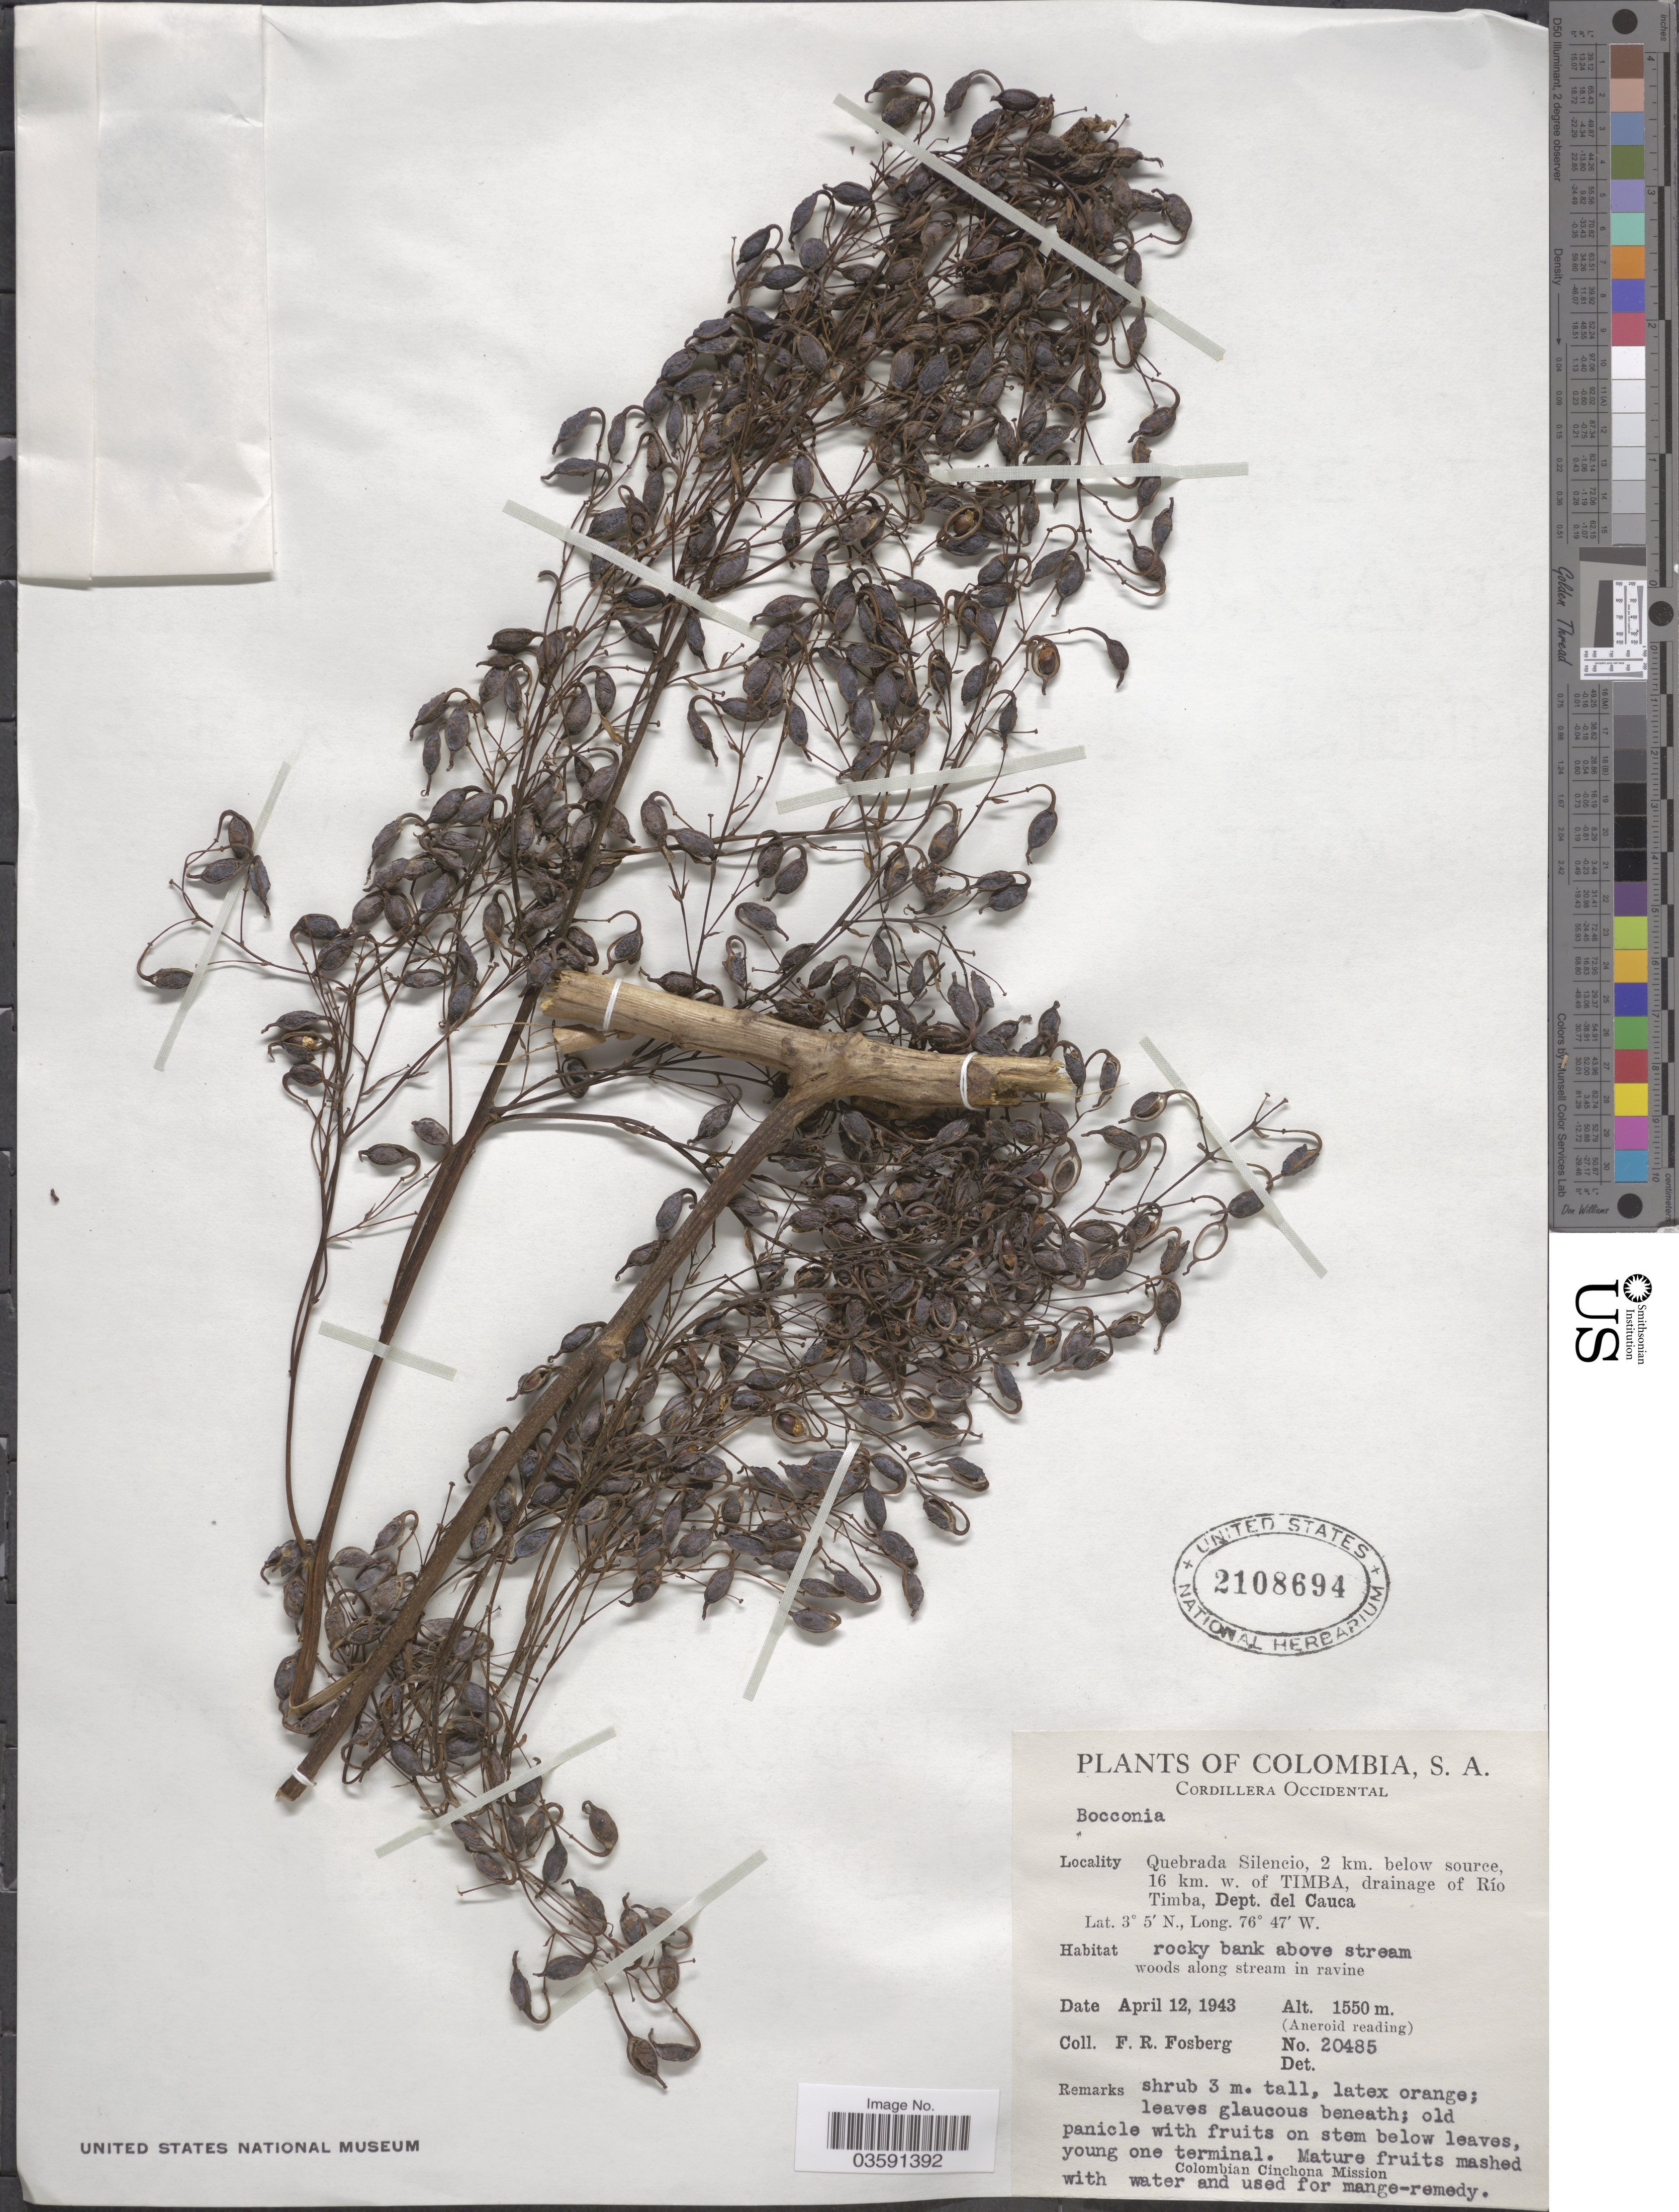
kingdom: Plantae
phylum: Tracheophyta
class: Magnoliopsida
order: Ranunculales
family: Papaveraceae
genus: Bocconia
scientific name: Bocconia sp.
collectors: F. R. Fosberg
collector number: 20485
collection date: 1943-04-12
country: Colombia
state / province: Cauca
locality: Cordillera Occidental. Quebrada Silencio, 2 km. below source, 16 km. w. of Timba, drainage of Río Timba, Dept. del Cauca.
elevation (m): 1550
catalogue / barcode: US 2108694